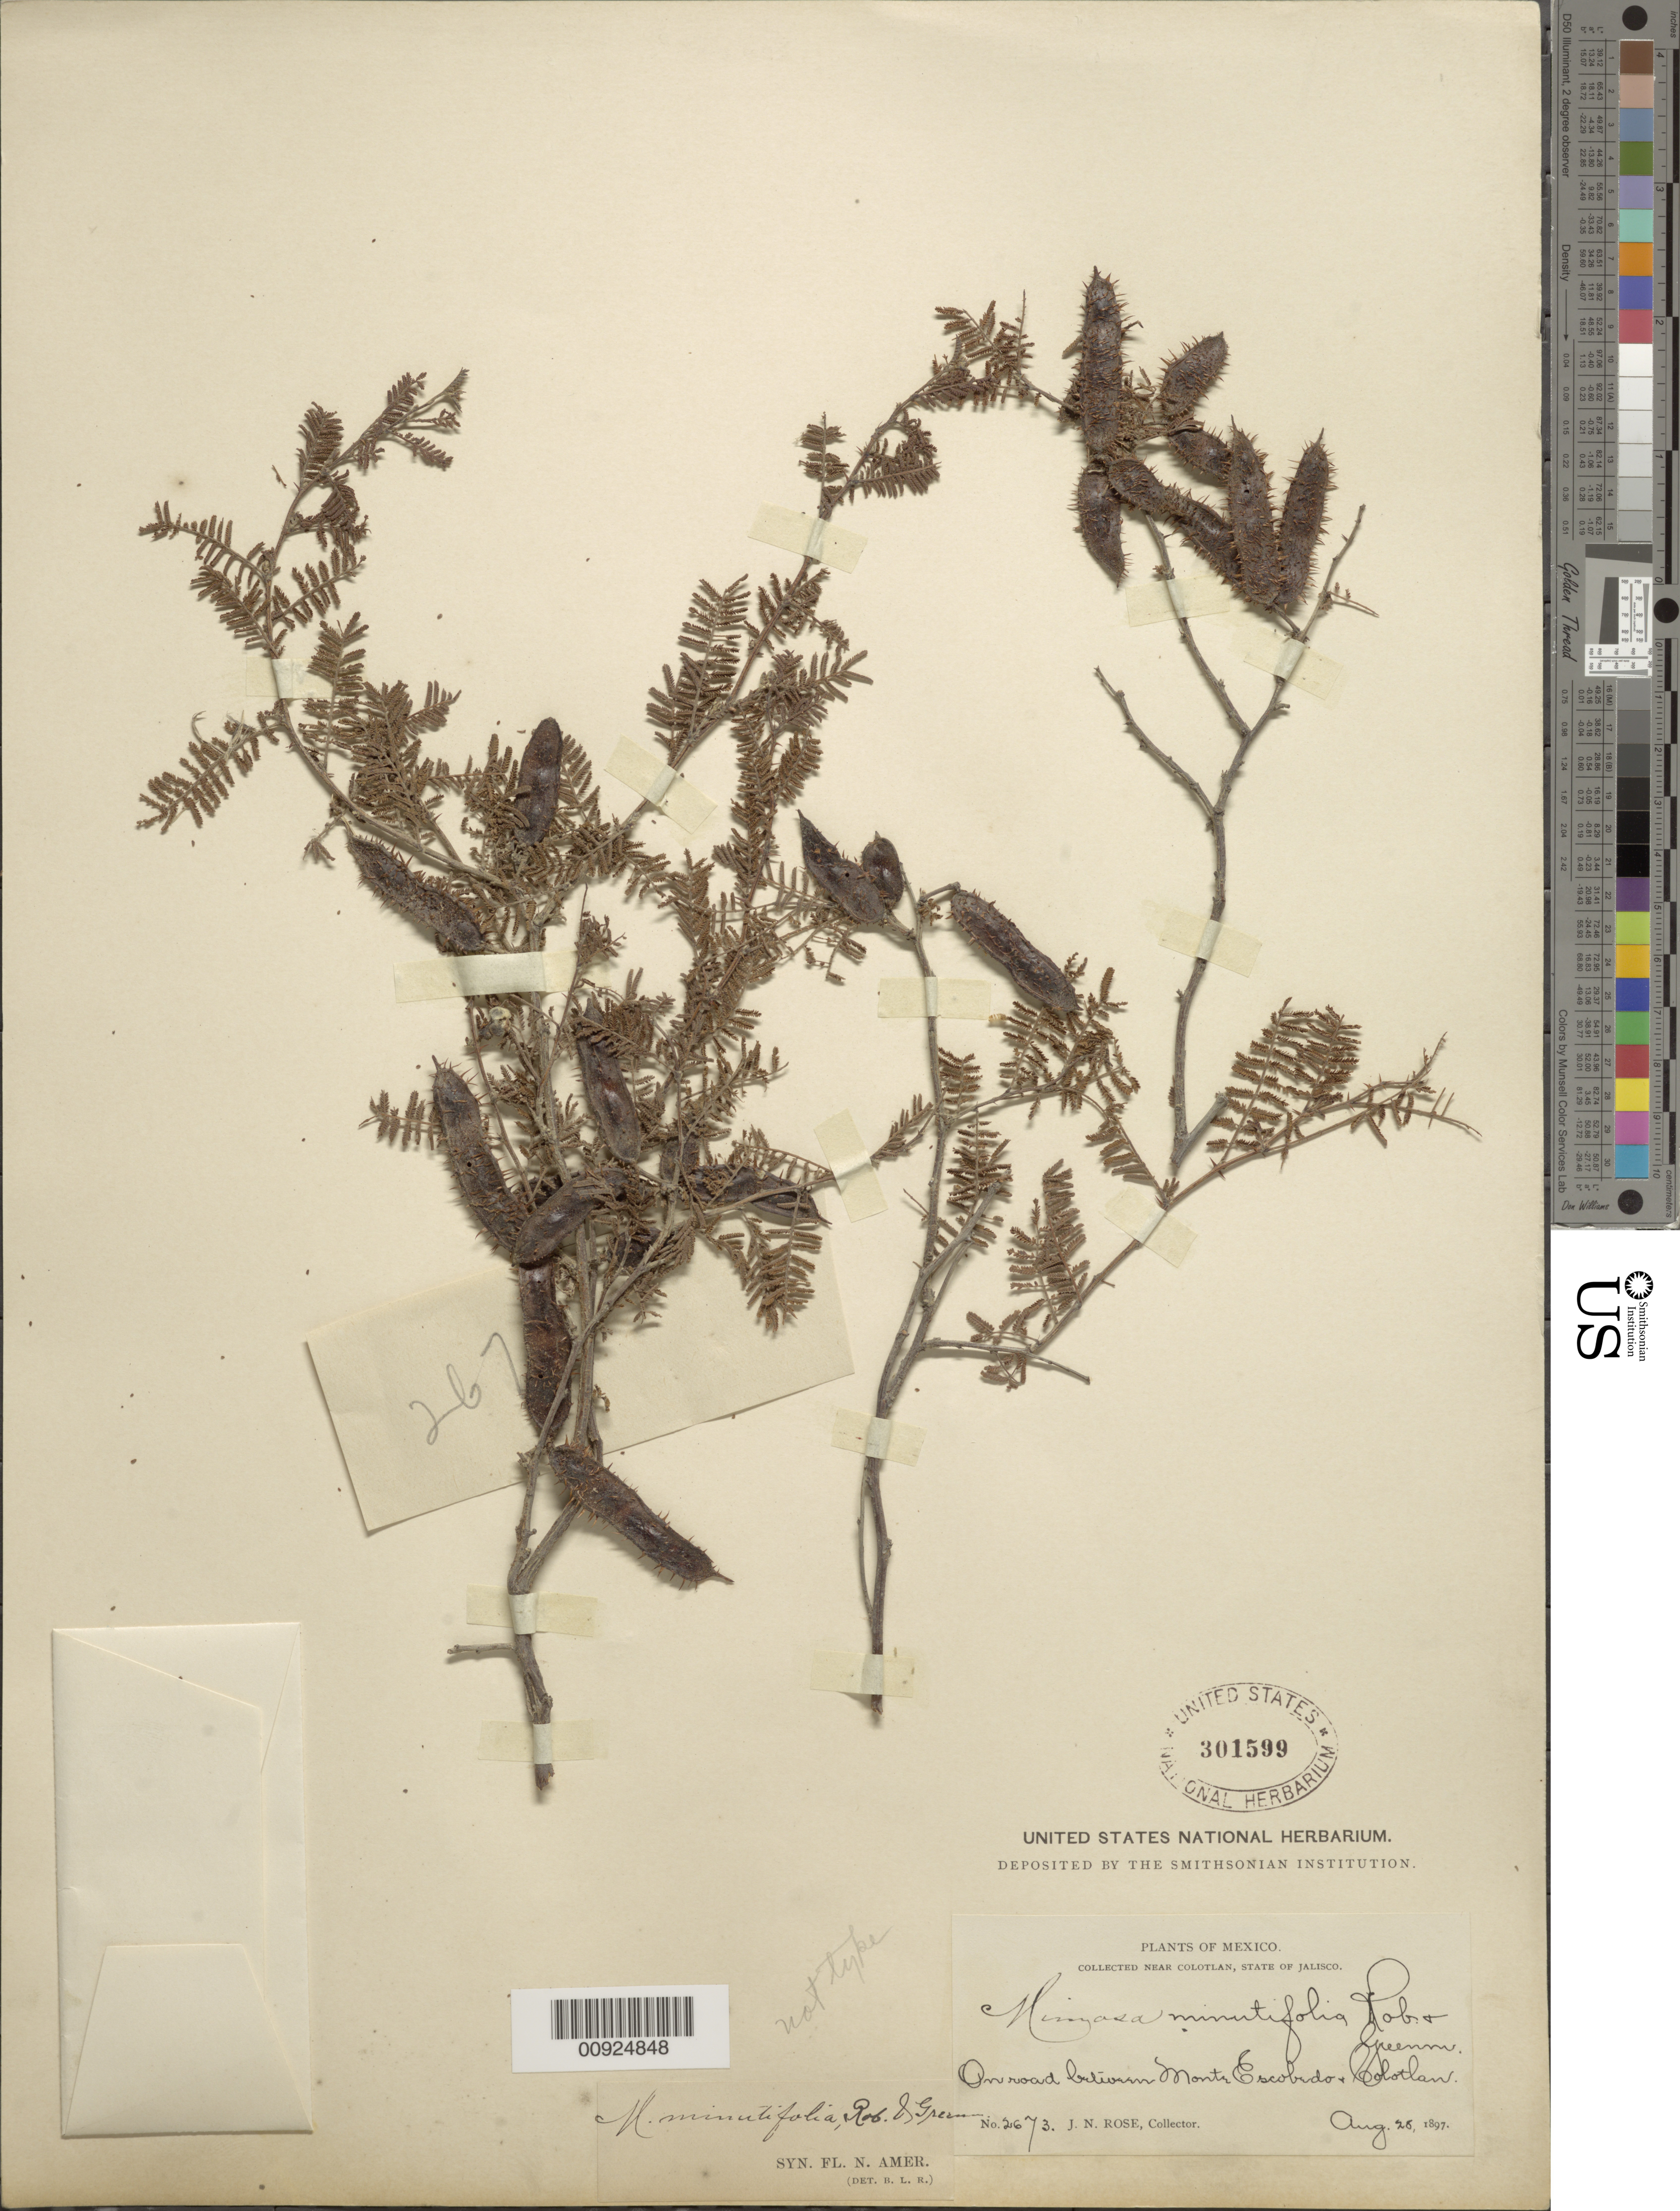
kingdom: Plantae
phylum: Tracheophyta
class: Magnoliopsida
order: Fabales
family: Fabaceae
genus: Mimosa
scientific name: Mimosa minutifolia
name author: B.L. Rob. & Greenm.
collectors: J. N. Rose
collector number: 2673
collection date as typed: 26 Aug 1897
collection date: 1897-08-26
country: Mexico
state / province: Jalisco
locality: On road between Monte Escobedo & Colotlan. Near Colotlan, State of Jalisco.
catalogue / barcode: US 301599